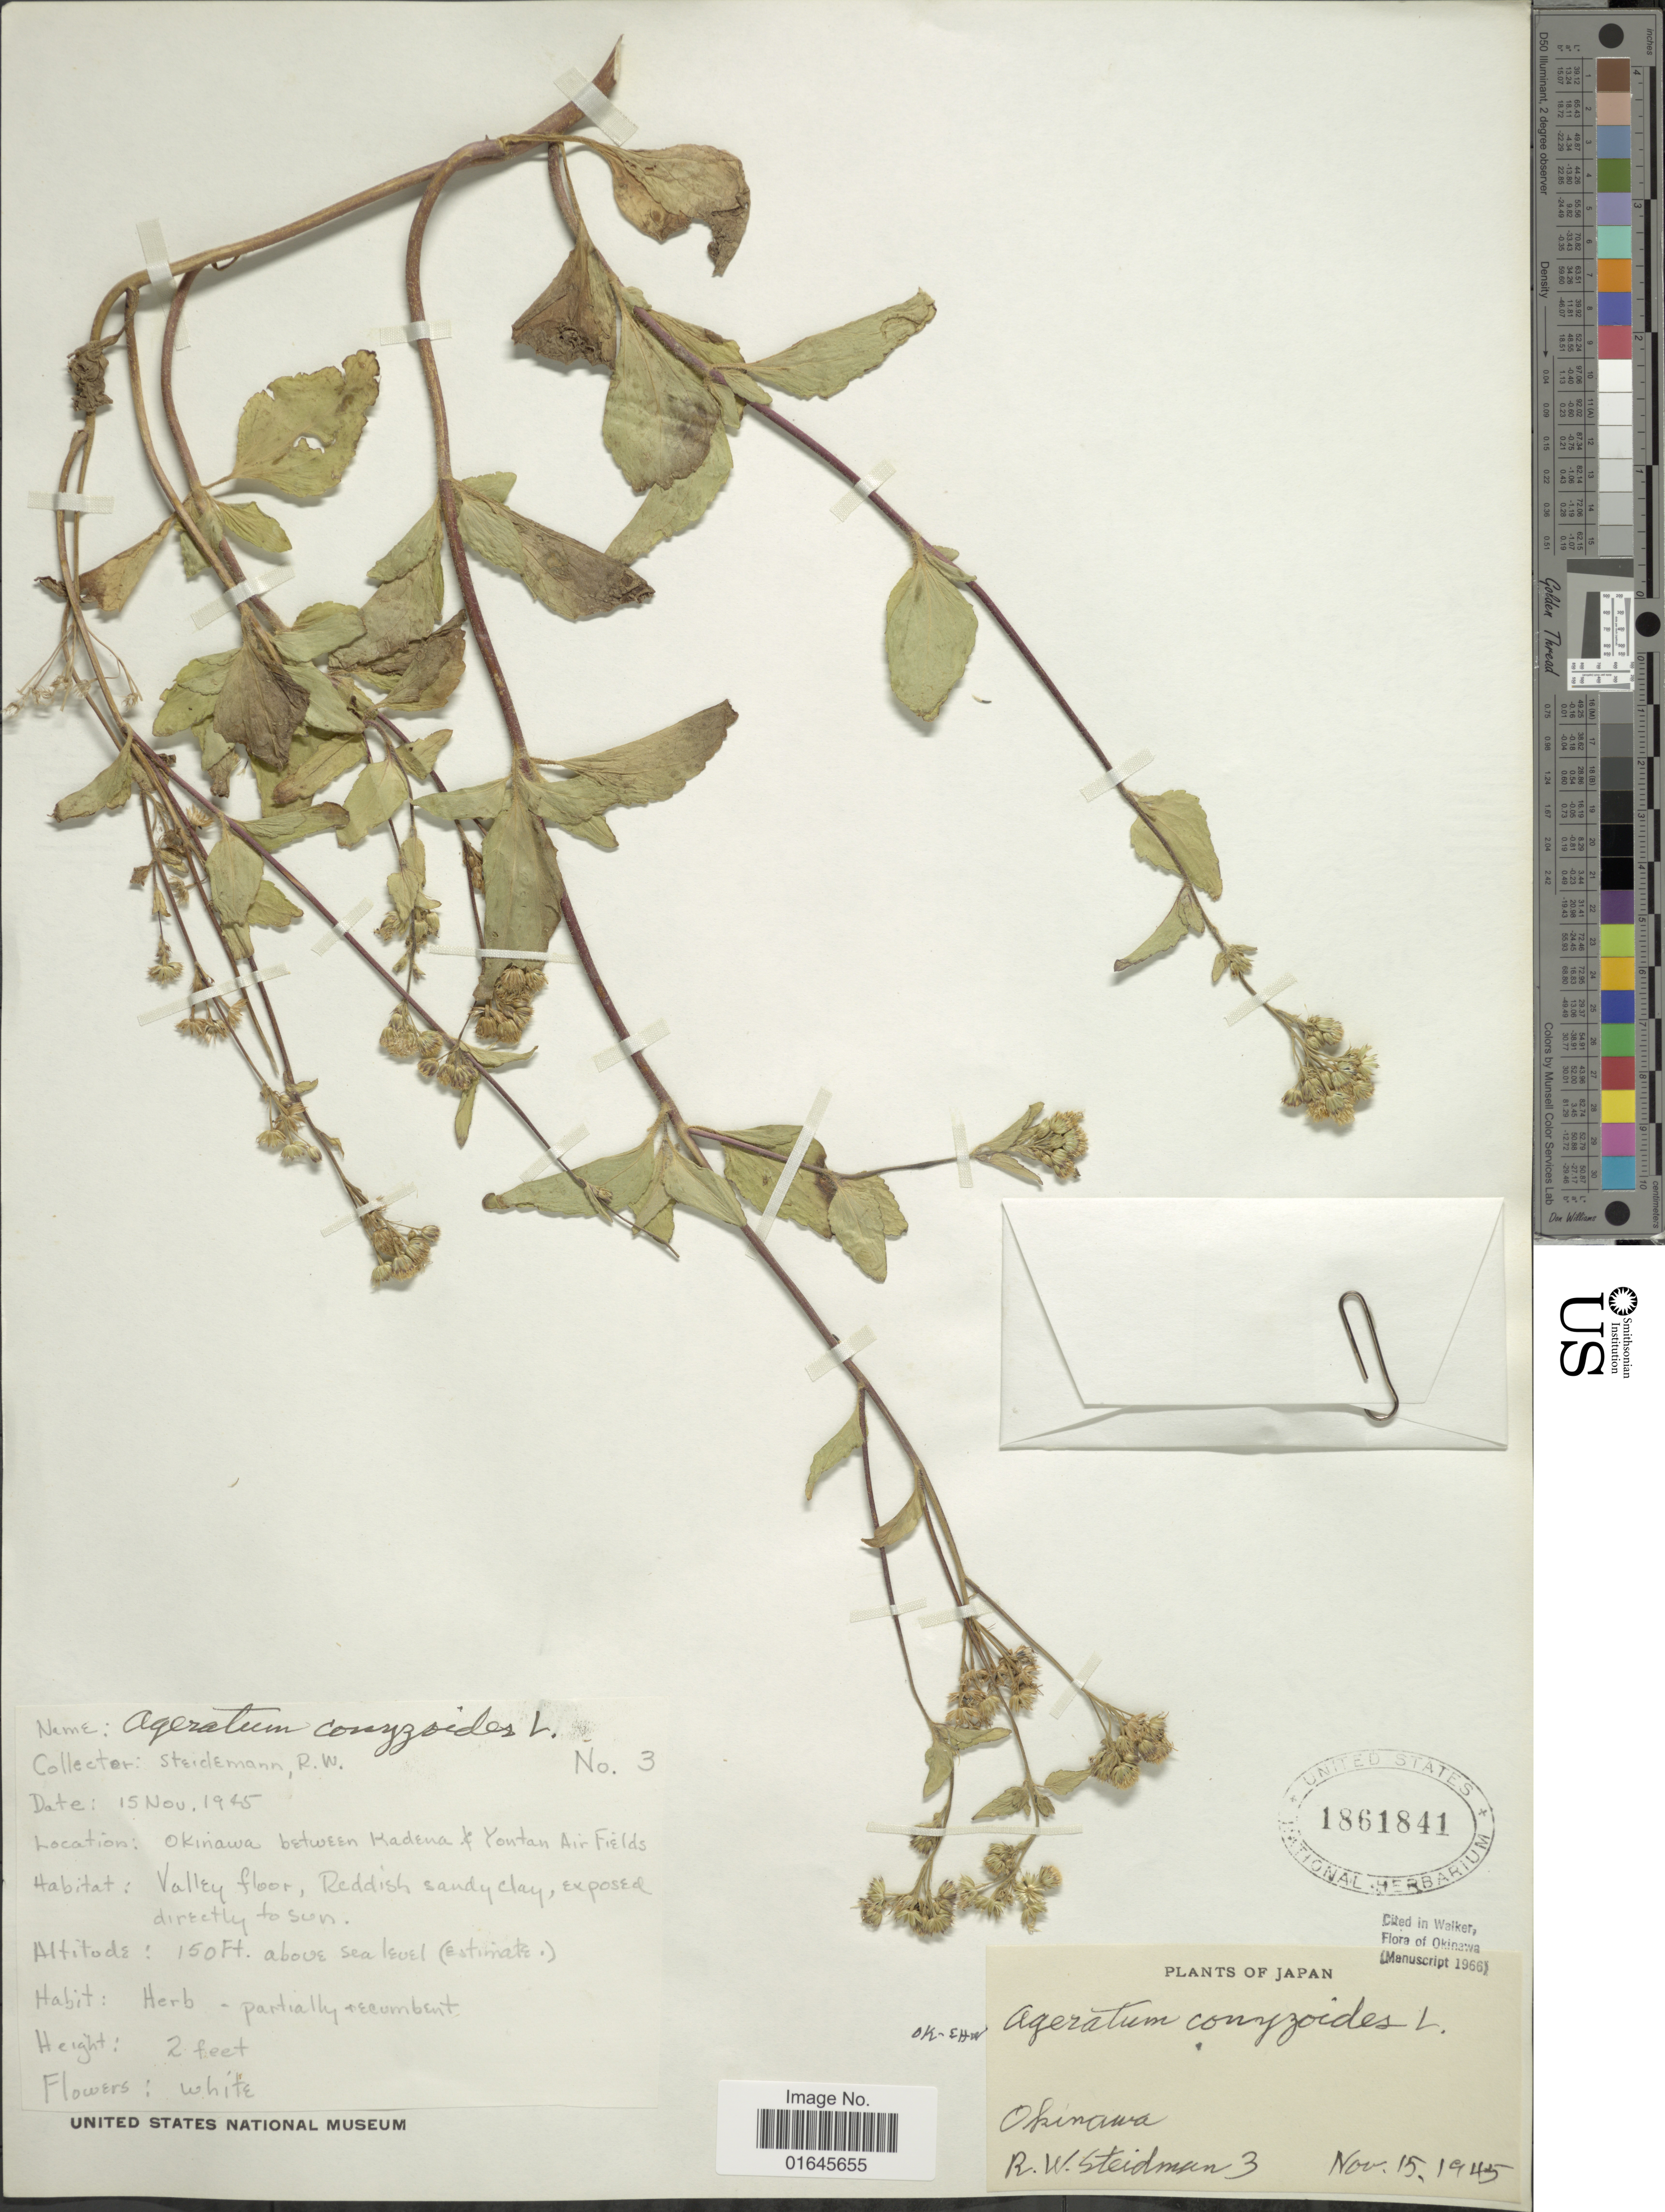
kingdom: Plantae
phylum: Tracheophyta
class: Magnoliopsida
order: Asterales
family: Asteraceae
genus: Ageratum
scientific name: Ageratum conyzoides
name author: L.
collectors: R. Steidemann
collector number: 3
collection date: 1945-11-15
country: Japan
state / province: Okinawa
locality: Between Kadena & Yontan Air Fields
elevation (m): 46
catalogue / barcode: US 1861841